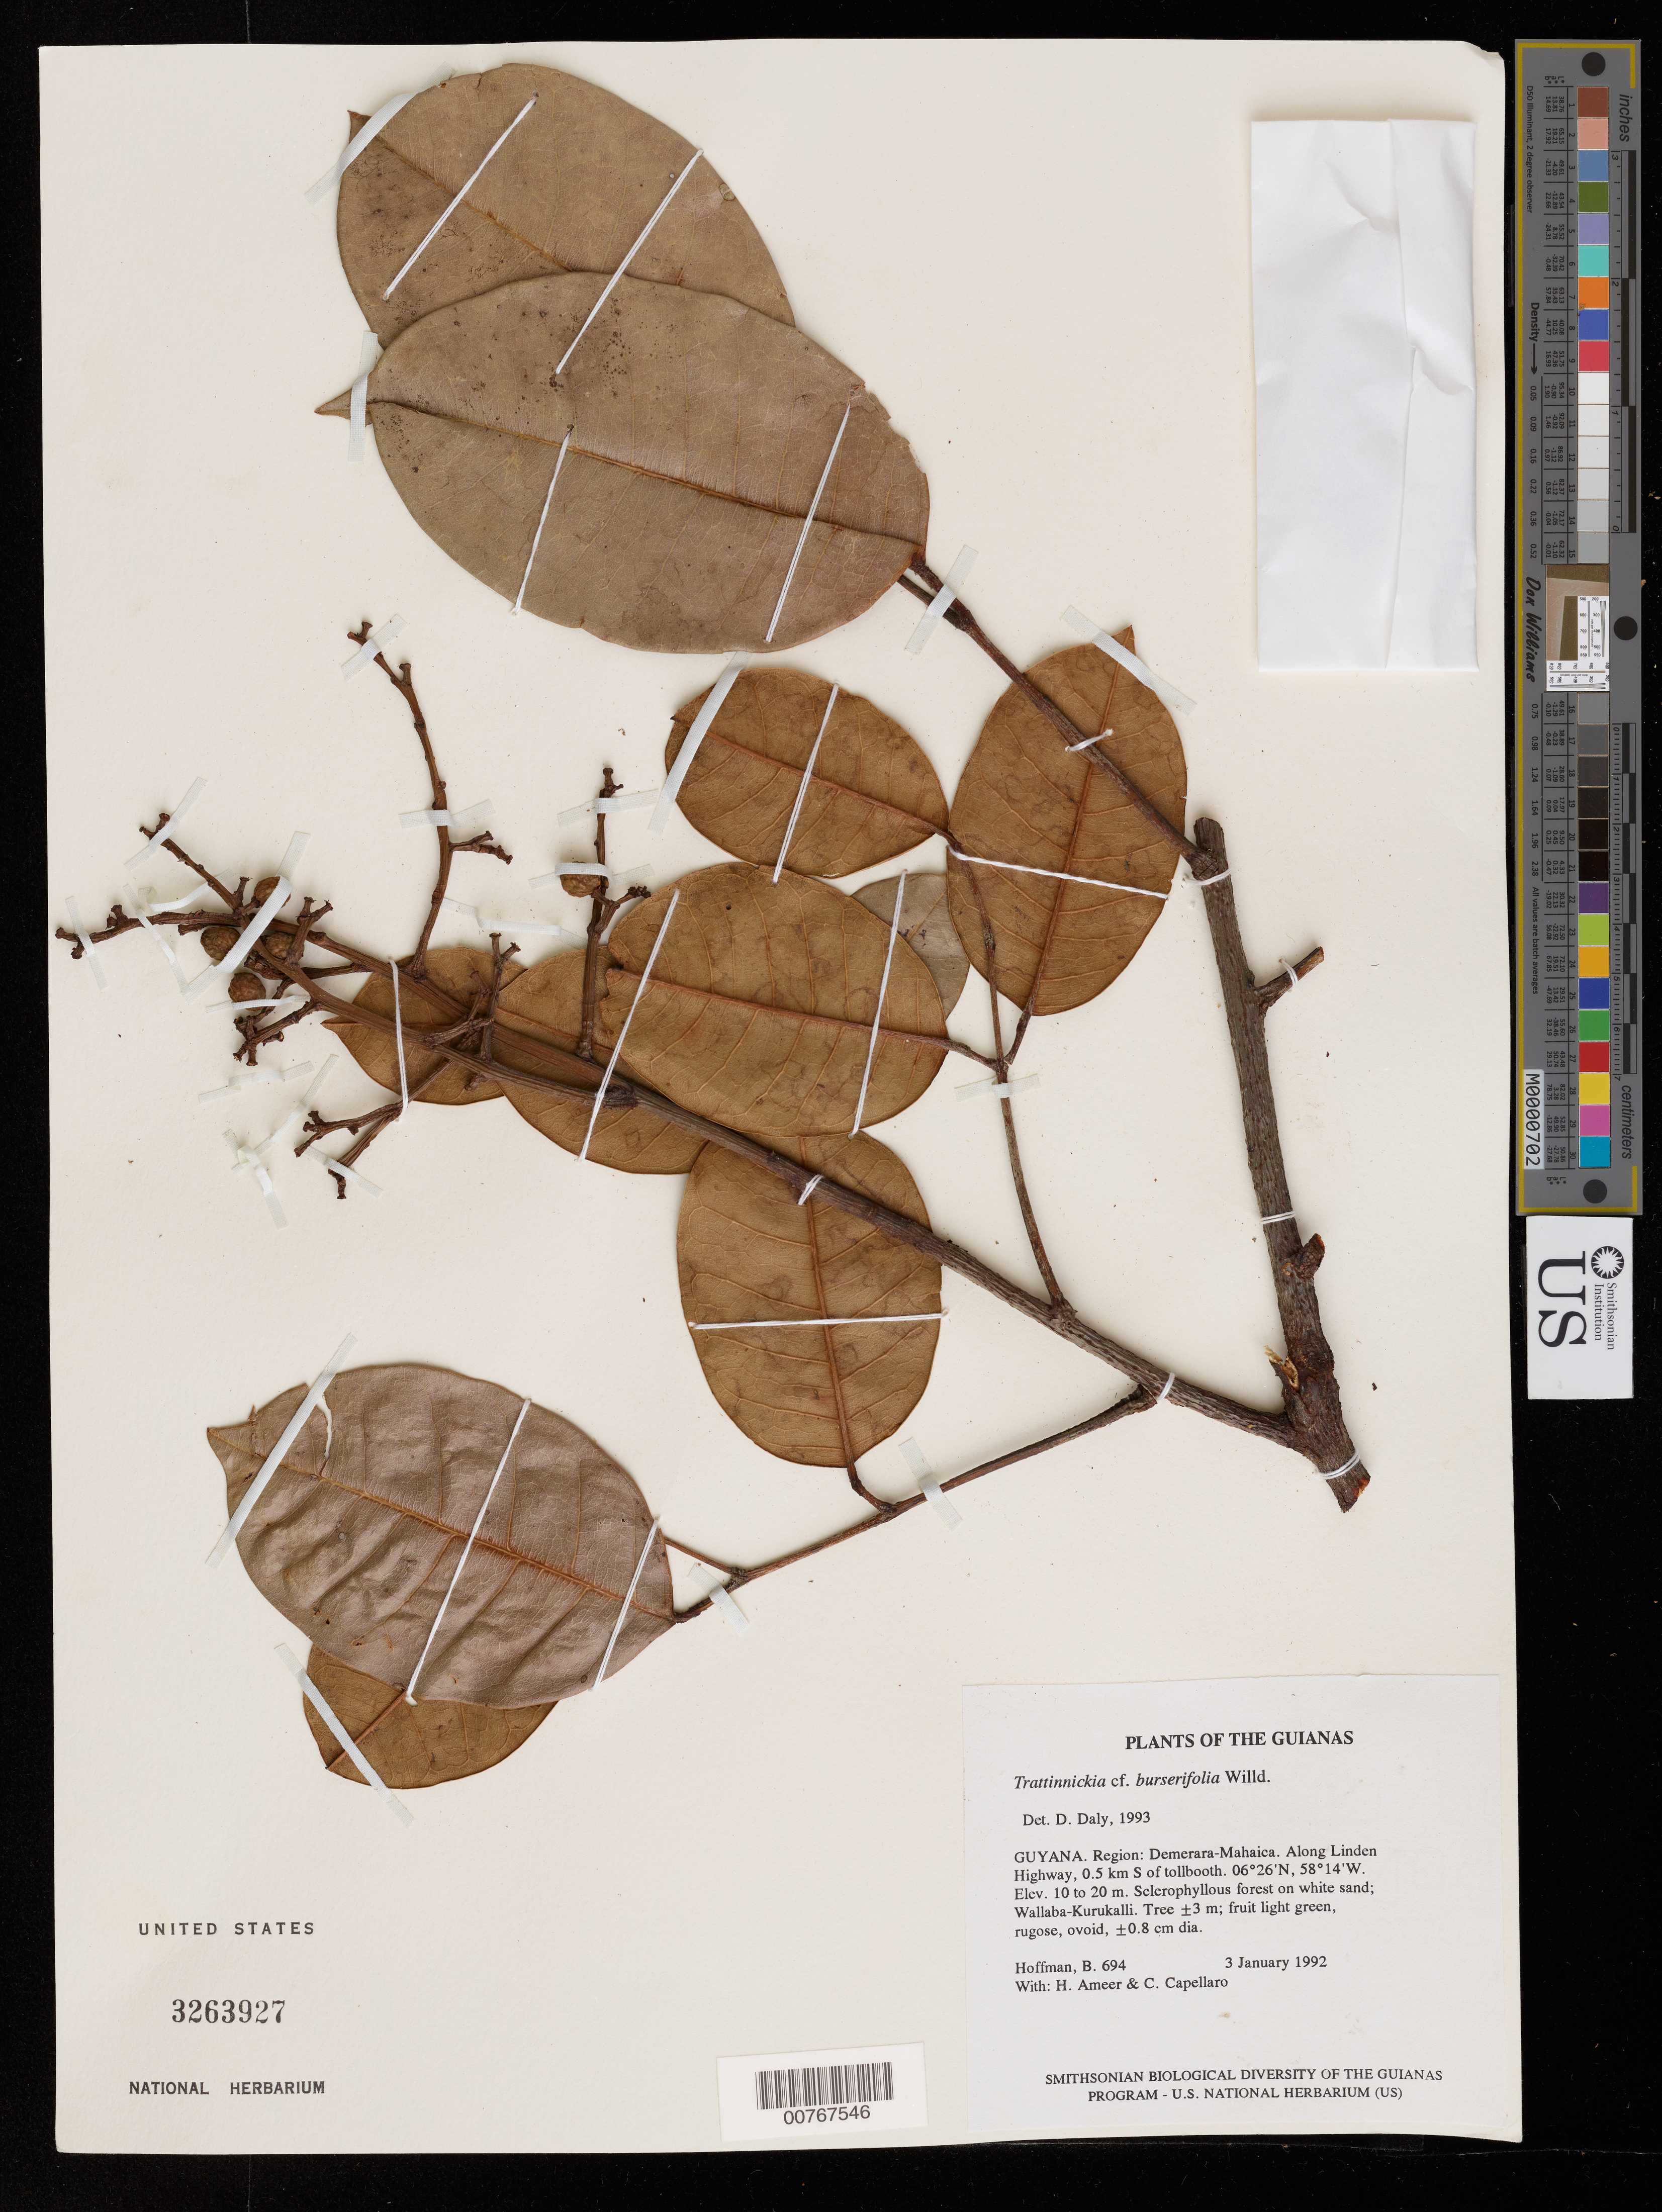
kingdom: Plantae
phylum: Tracheophyta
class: Magnoliopsida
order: Sapindales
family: Burseraceae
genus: Trattinnickia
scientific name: Trattinnickia burserifolia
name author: Mart.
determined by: Daly, D. C.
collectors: B. Hoffman, H. Ameer & C. Capellaro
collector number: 694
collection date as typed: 3 January 1992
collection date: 1992-01-03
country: Guyana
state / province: Demerara-Mahaica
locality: Along Linden Highway, 0.5 km S of tollbooth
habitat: Sclerophyllous forest on white sand; Wallaba-Kurukalli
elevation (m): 10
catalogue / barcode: US 3263927